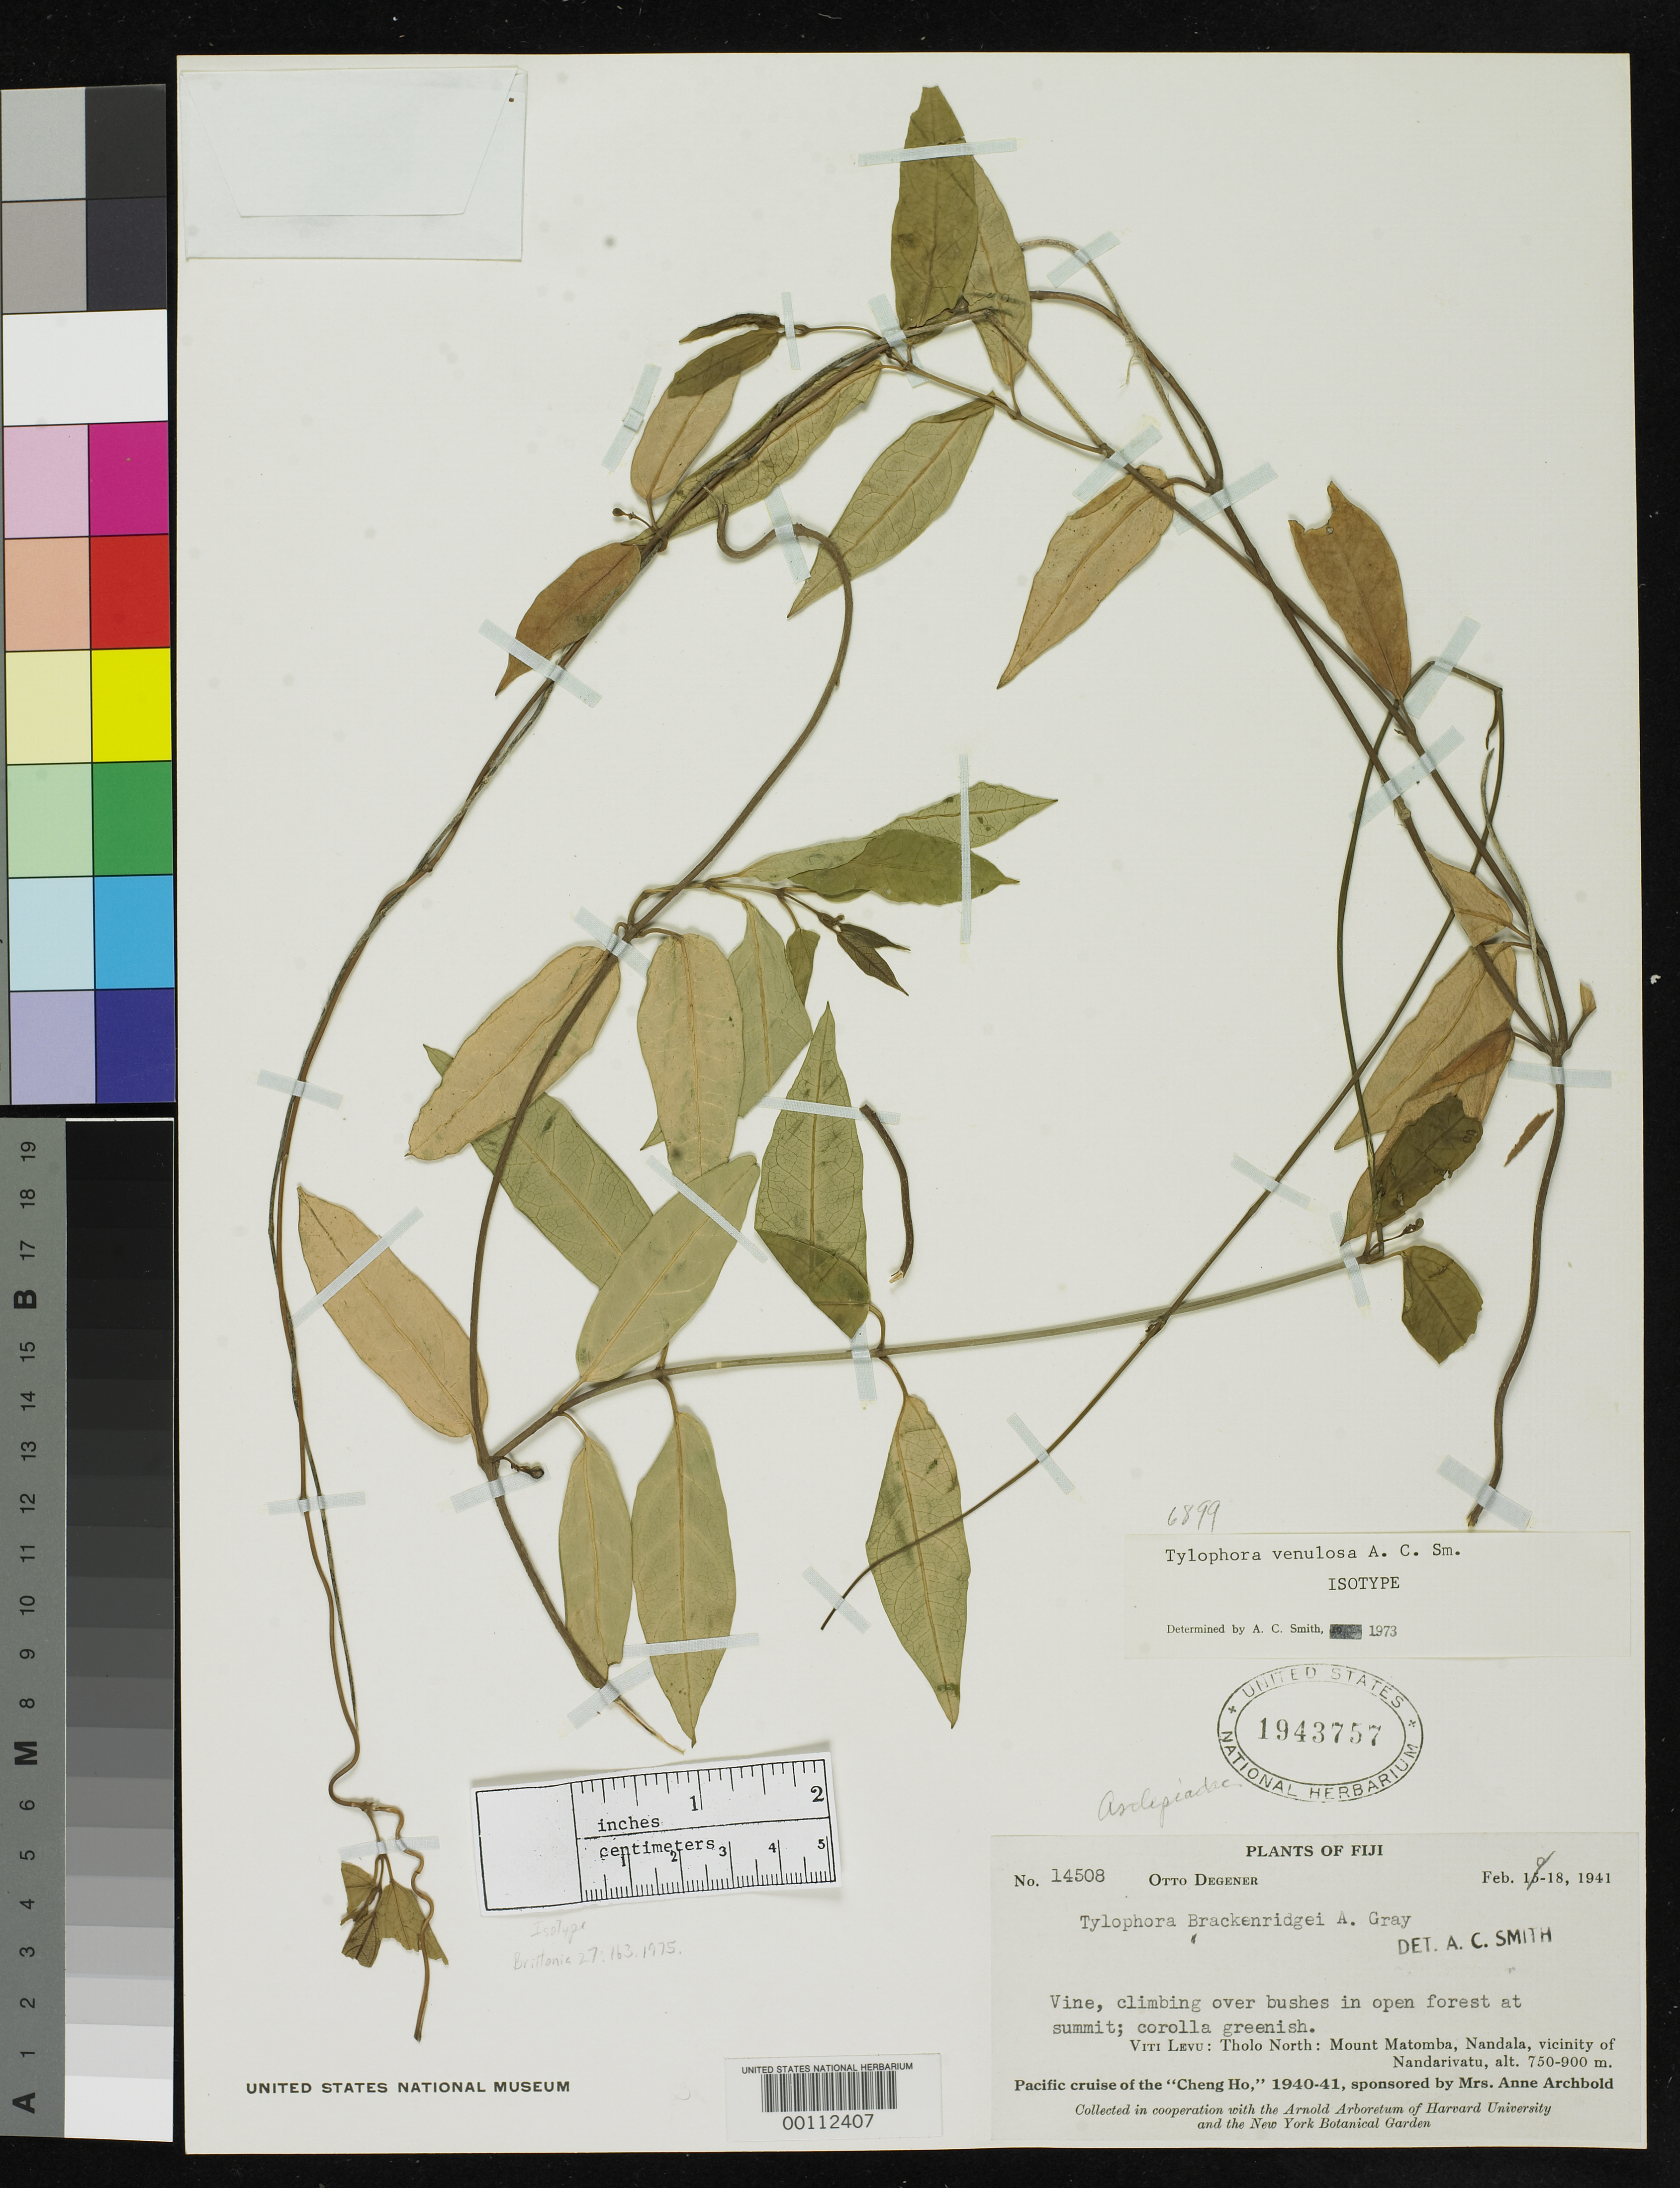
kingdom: Plantae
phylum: Tracheophyta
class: Magnoliopsida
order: Gentianales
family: Apocynaceae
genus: Tylophora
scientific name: Tylophora venulosa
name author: A.C. Sm.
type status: Isotype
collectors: O. Degener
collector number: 14508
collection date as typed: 18 Feb 1941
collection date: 1941-02-18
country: Fiji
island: Viti Levu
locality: Mt. Matomba near Nandala. [Viti Levu Group]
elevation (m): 750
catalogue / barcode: US 1943757